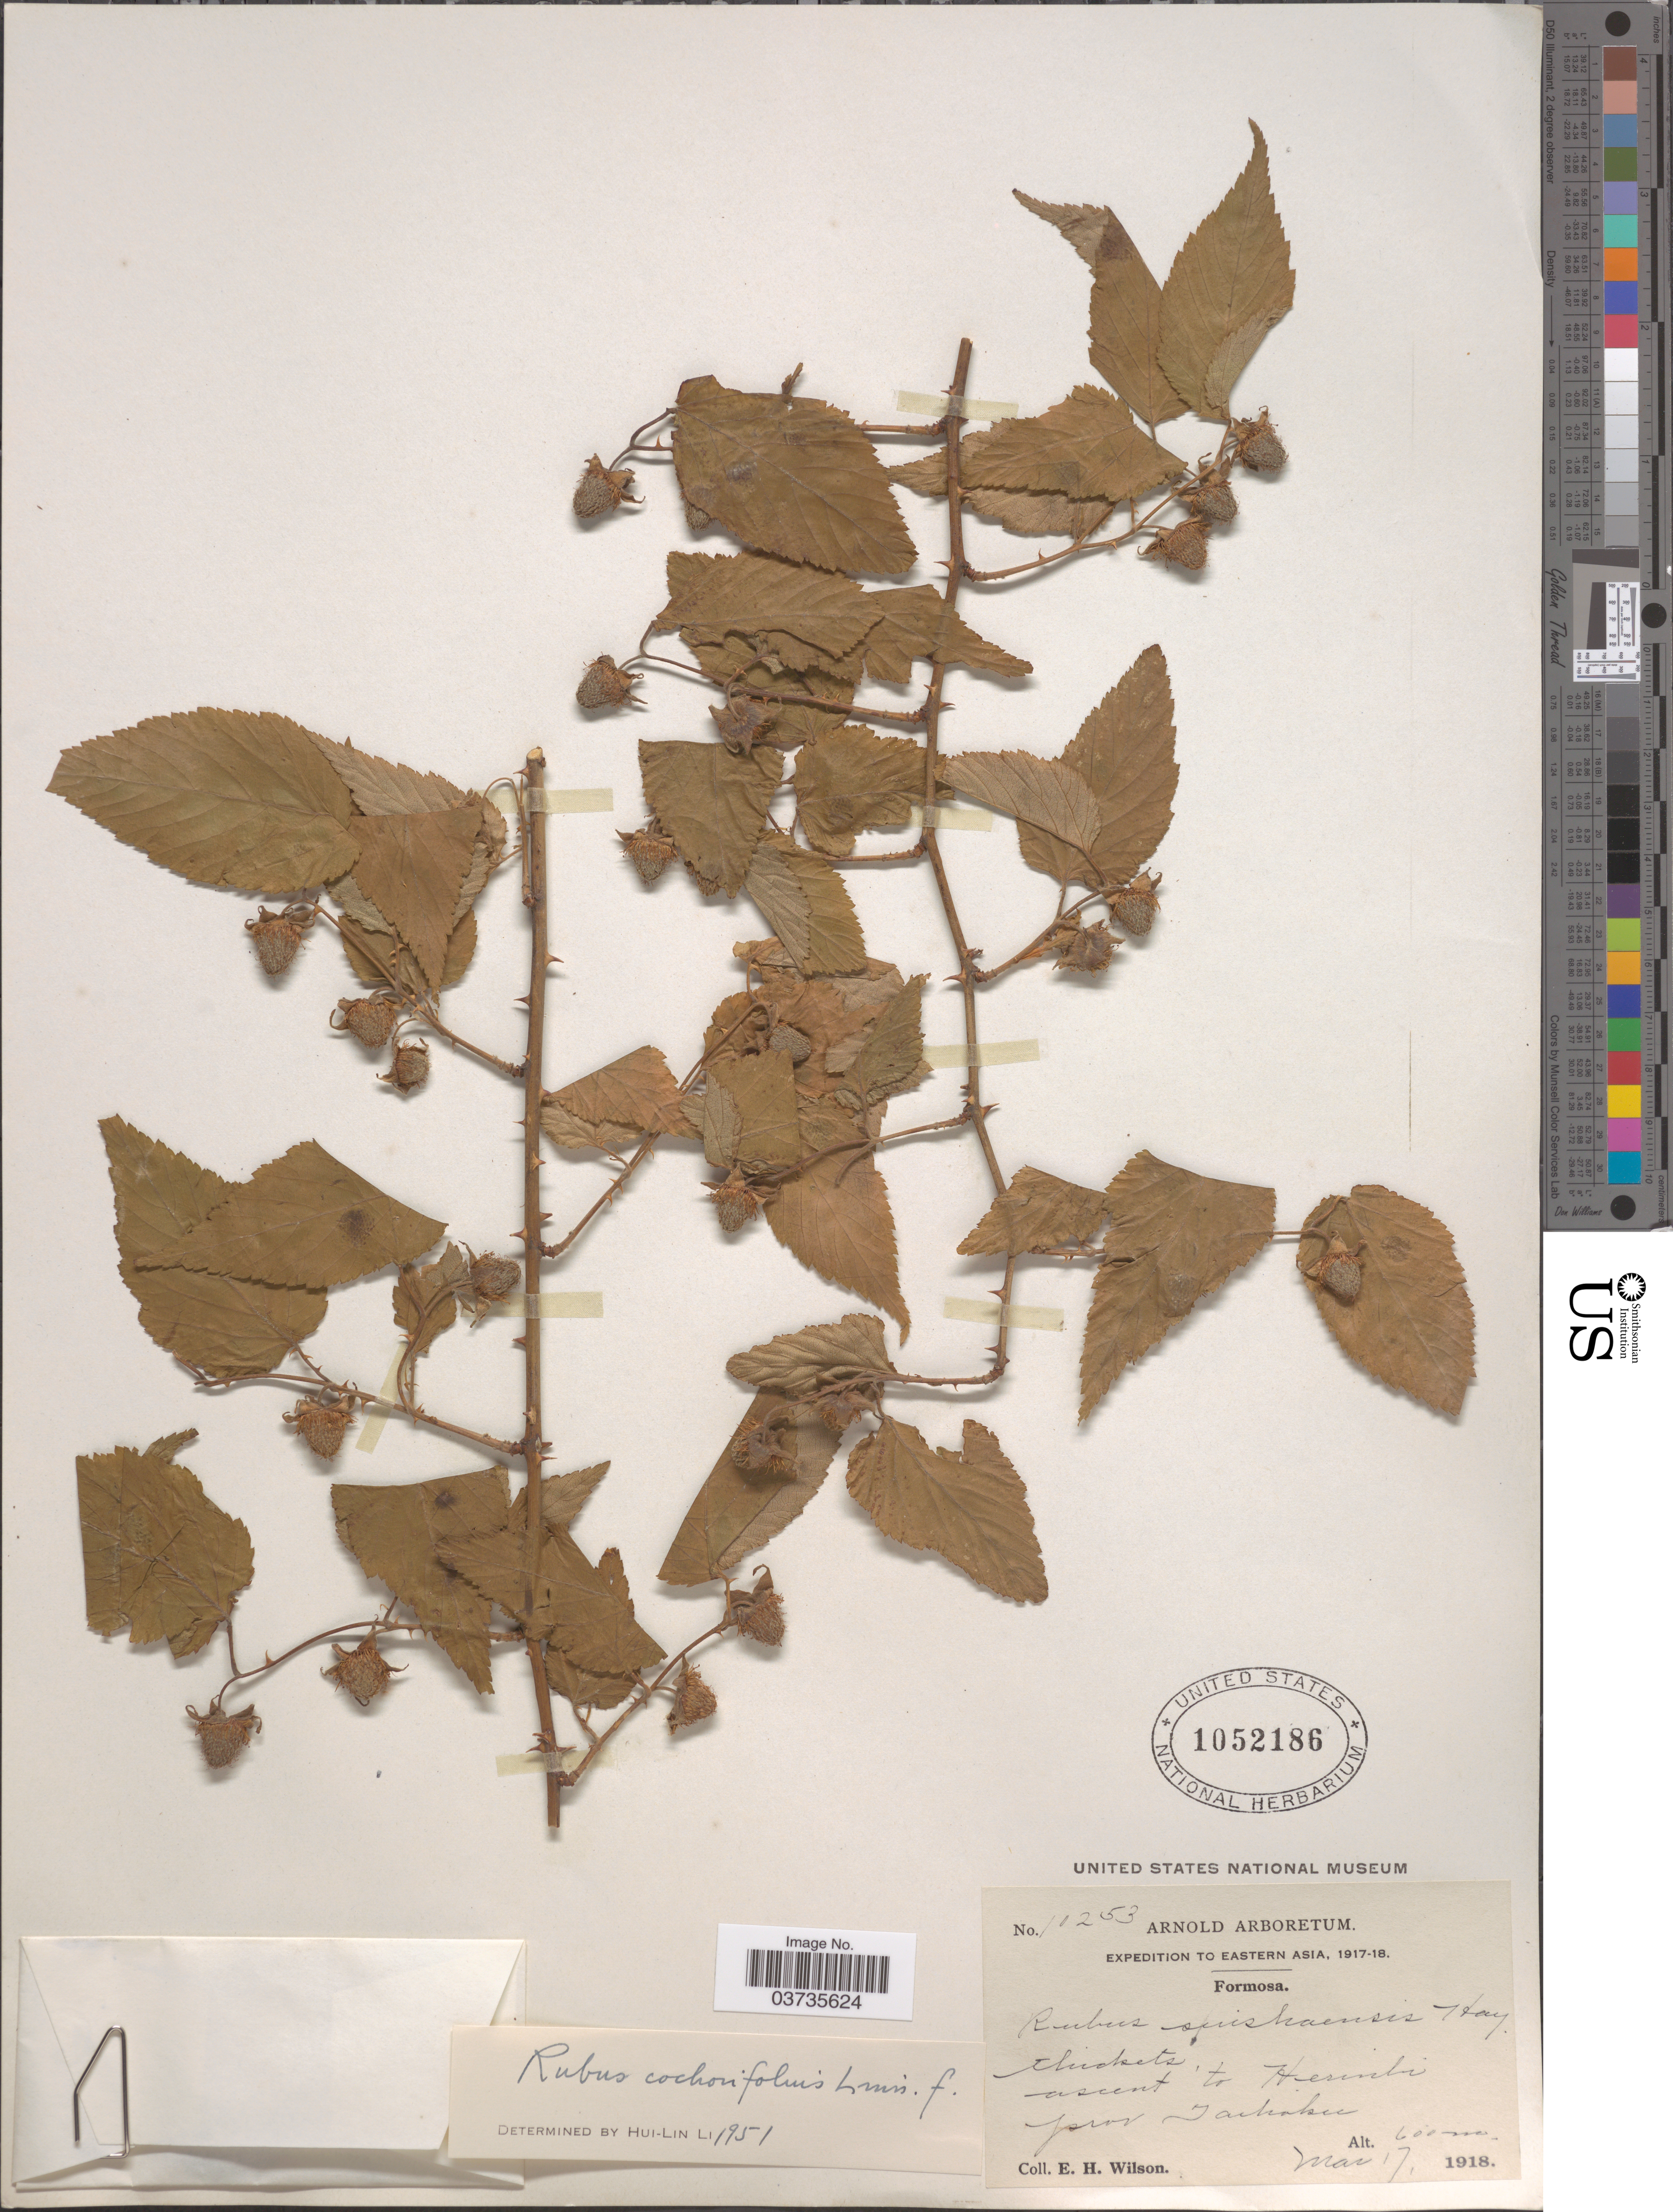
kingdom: Plantae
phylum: Tracheophyta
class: Magnoliopsida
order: Rosales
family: Rosaceae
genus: Rubus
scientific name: Rubus corchorifolius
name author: L. f.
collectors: E. Wilson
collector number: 10253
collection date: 1918-03-17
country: Taiwan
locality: Eastern Asia. Formosa. Herinbi, prov. Taihoku.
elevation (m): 600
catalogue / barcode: US 1052186